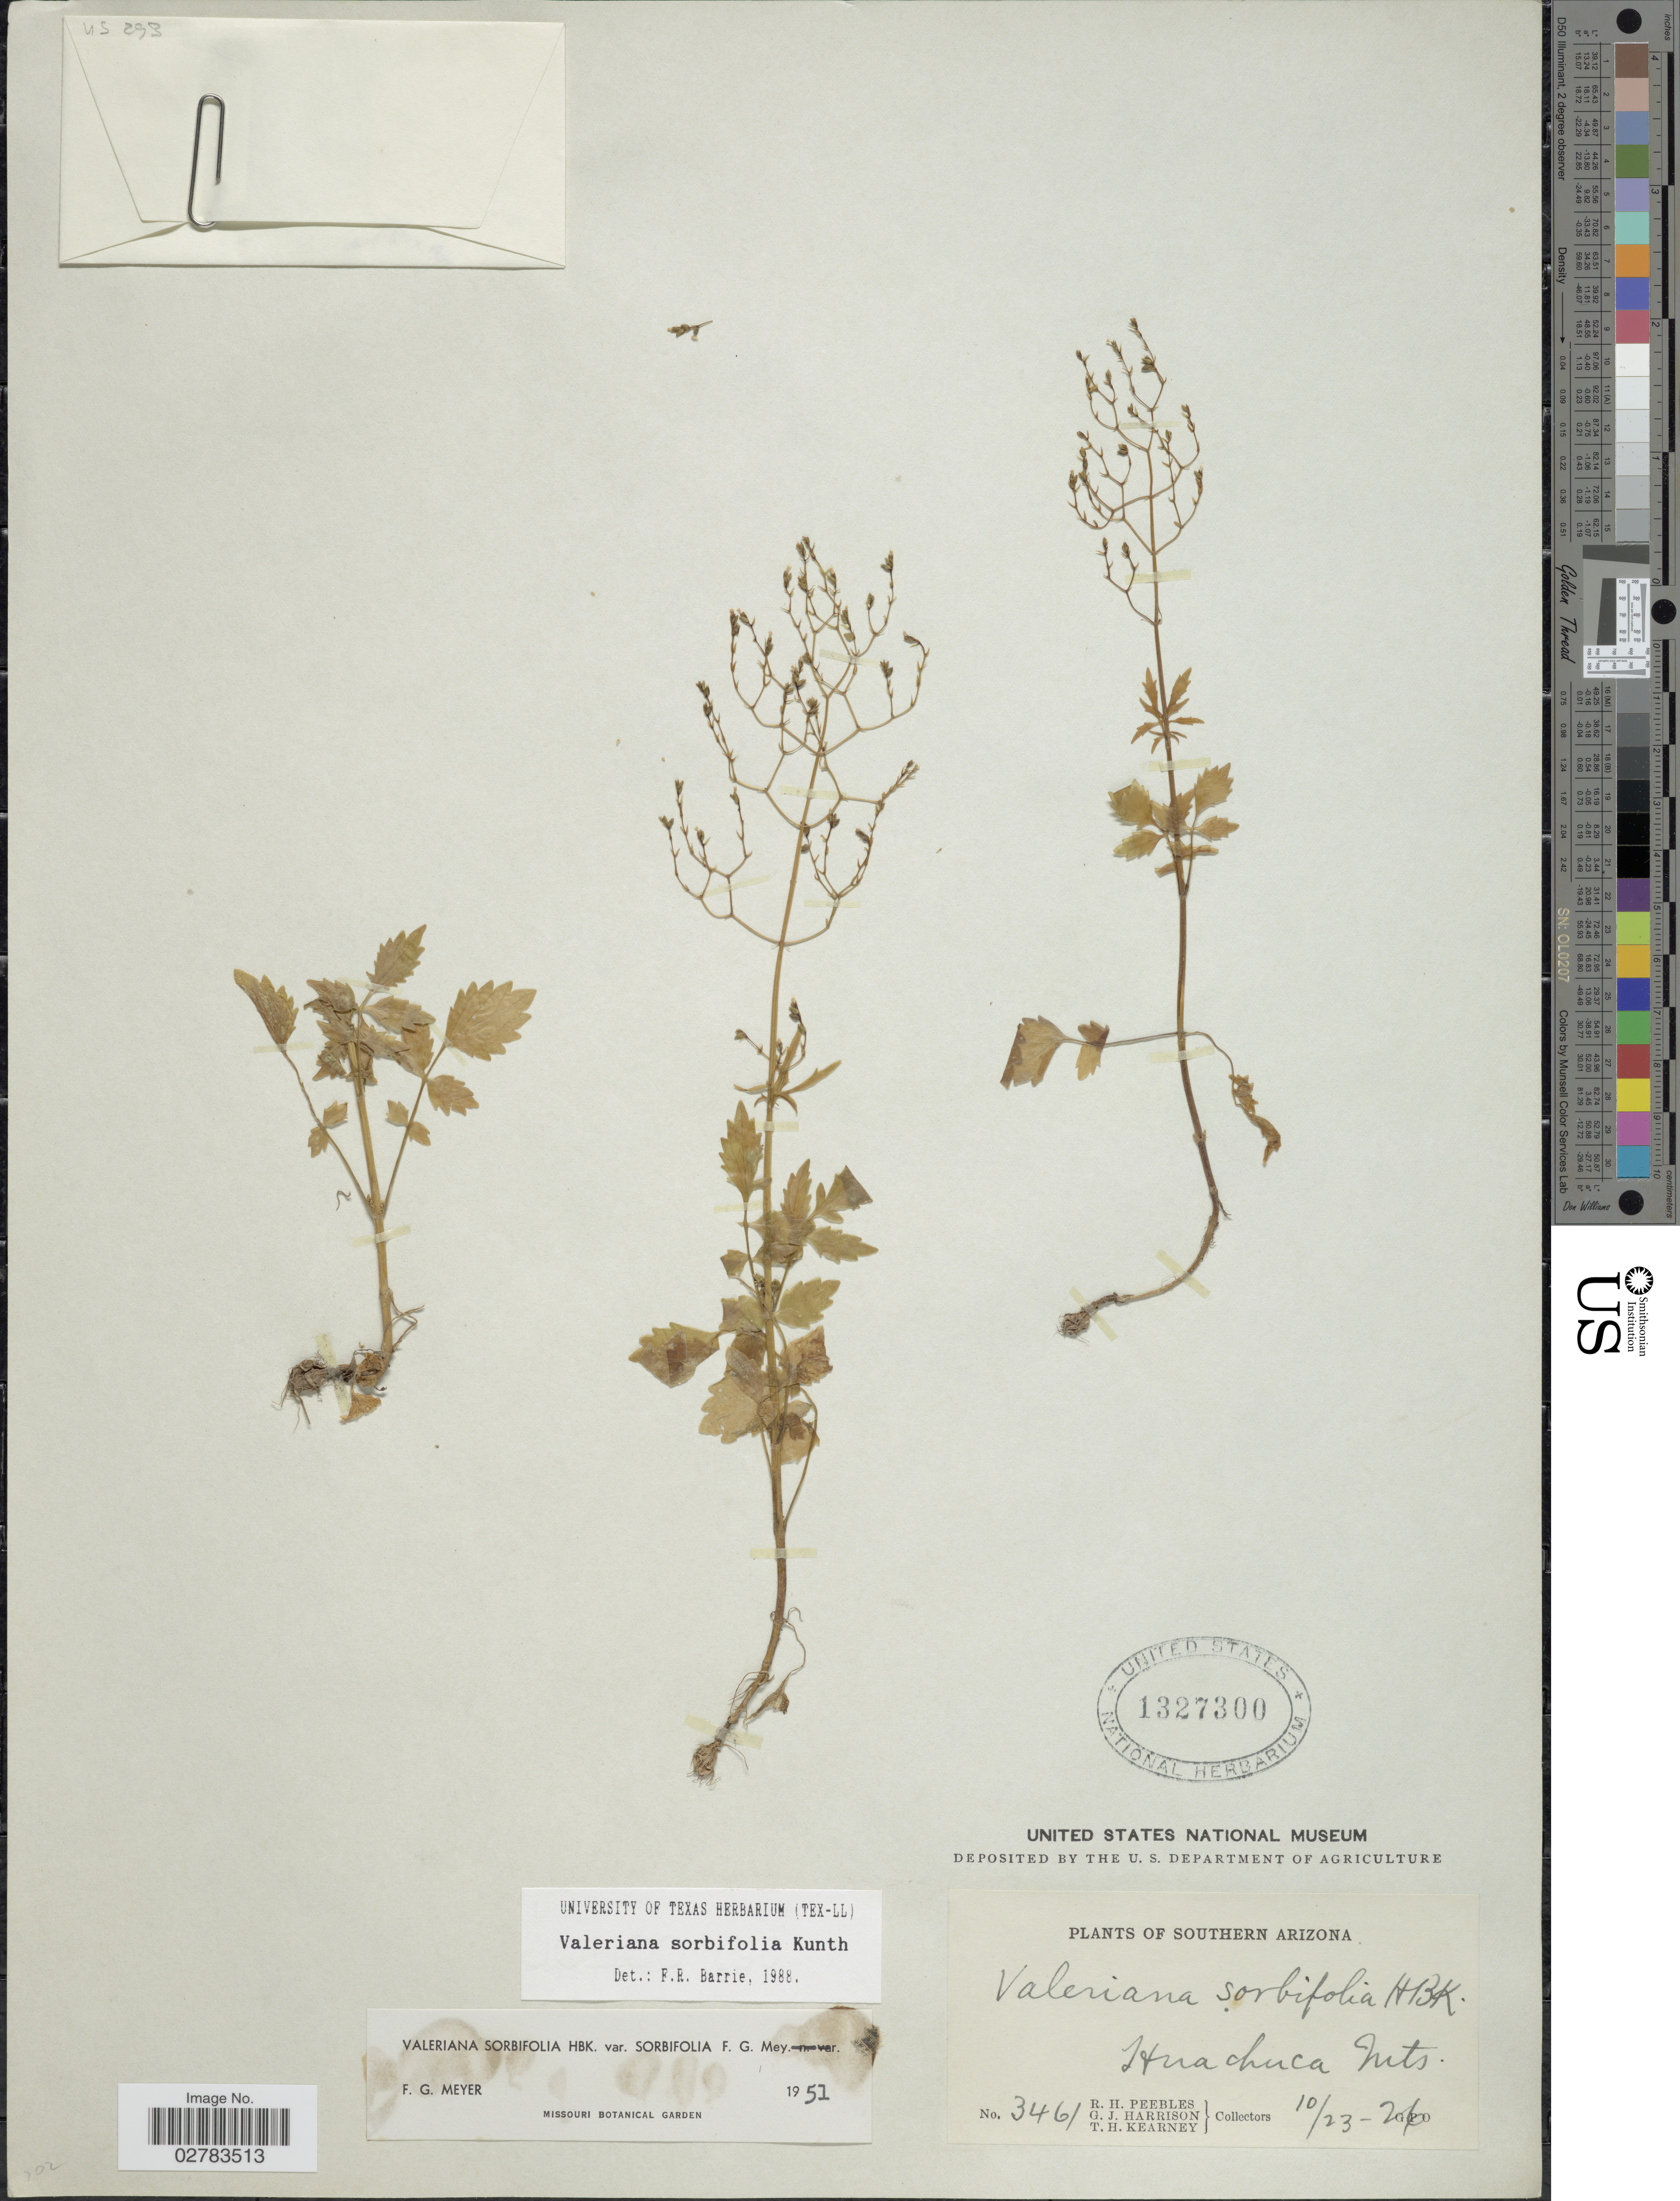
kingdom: Plantae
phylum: Tracheophyta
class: Magnoliopsida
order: Dipsacales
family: Caprifoliaceae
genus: Valeriana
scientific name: Valeriana sorbifolia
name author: Kunth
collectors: R. H. Peebles, G. J. Harrison & T. H. Kearney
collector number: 3461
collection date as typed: Transcribed d/m/y: 23/10/26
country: United States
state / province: Arizona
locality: Southern Arizona, Huachuca Mts.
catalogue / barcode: US 1327300